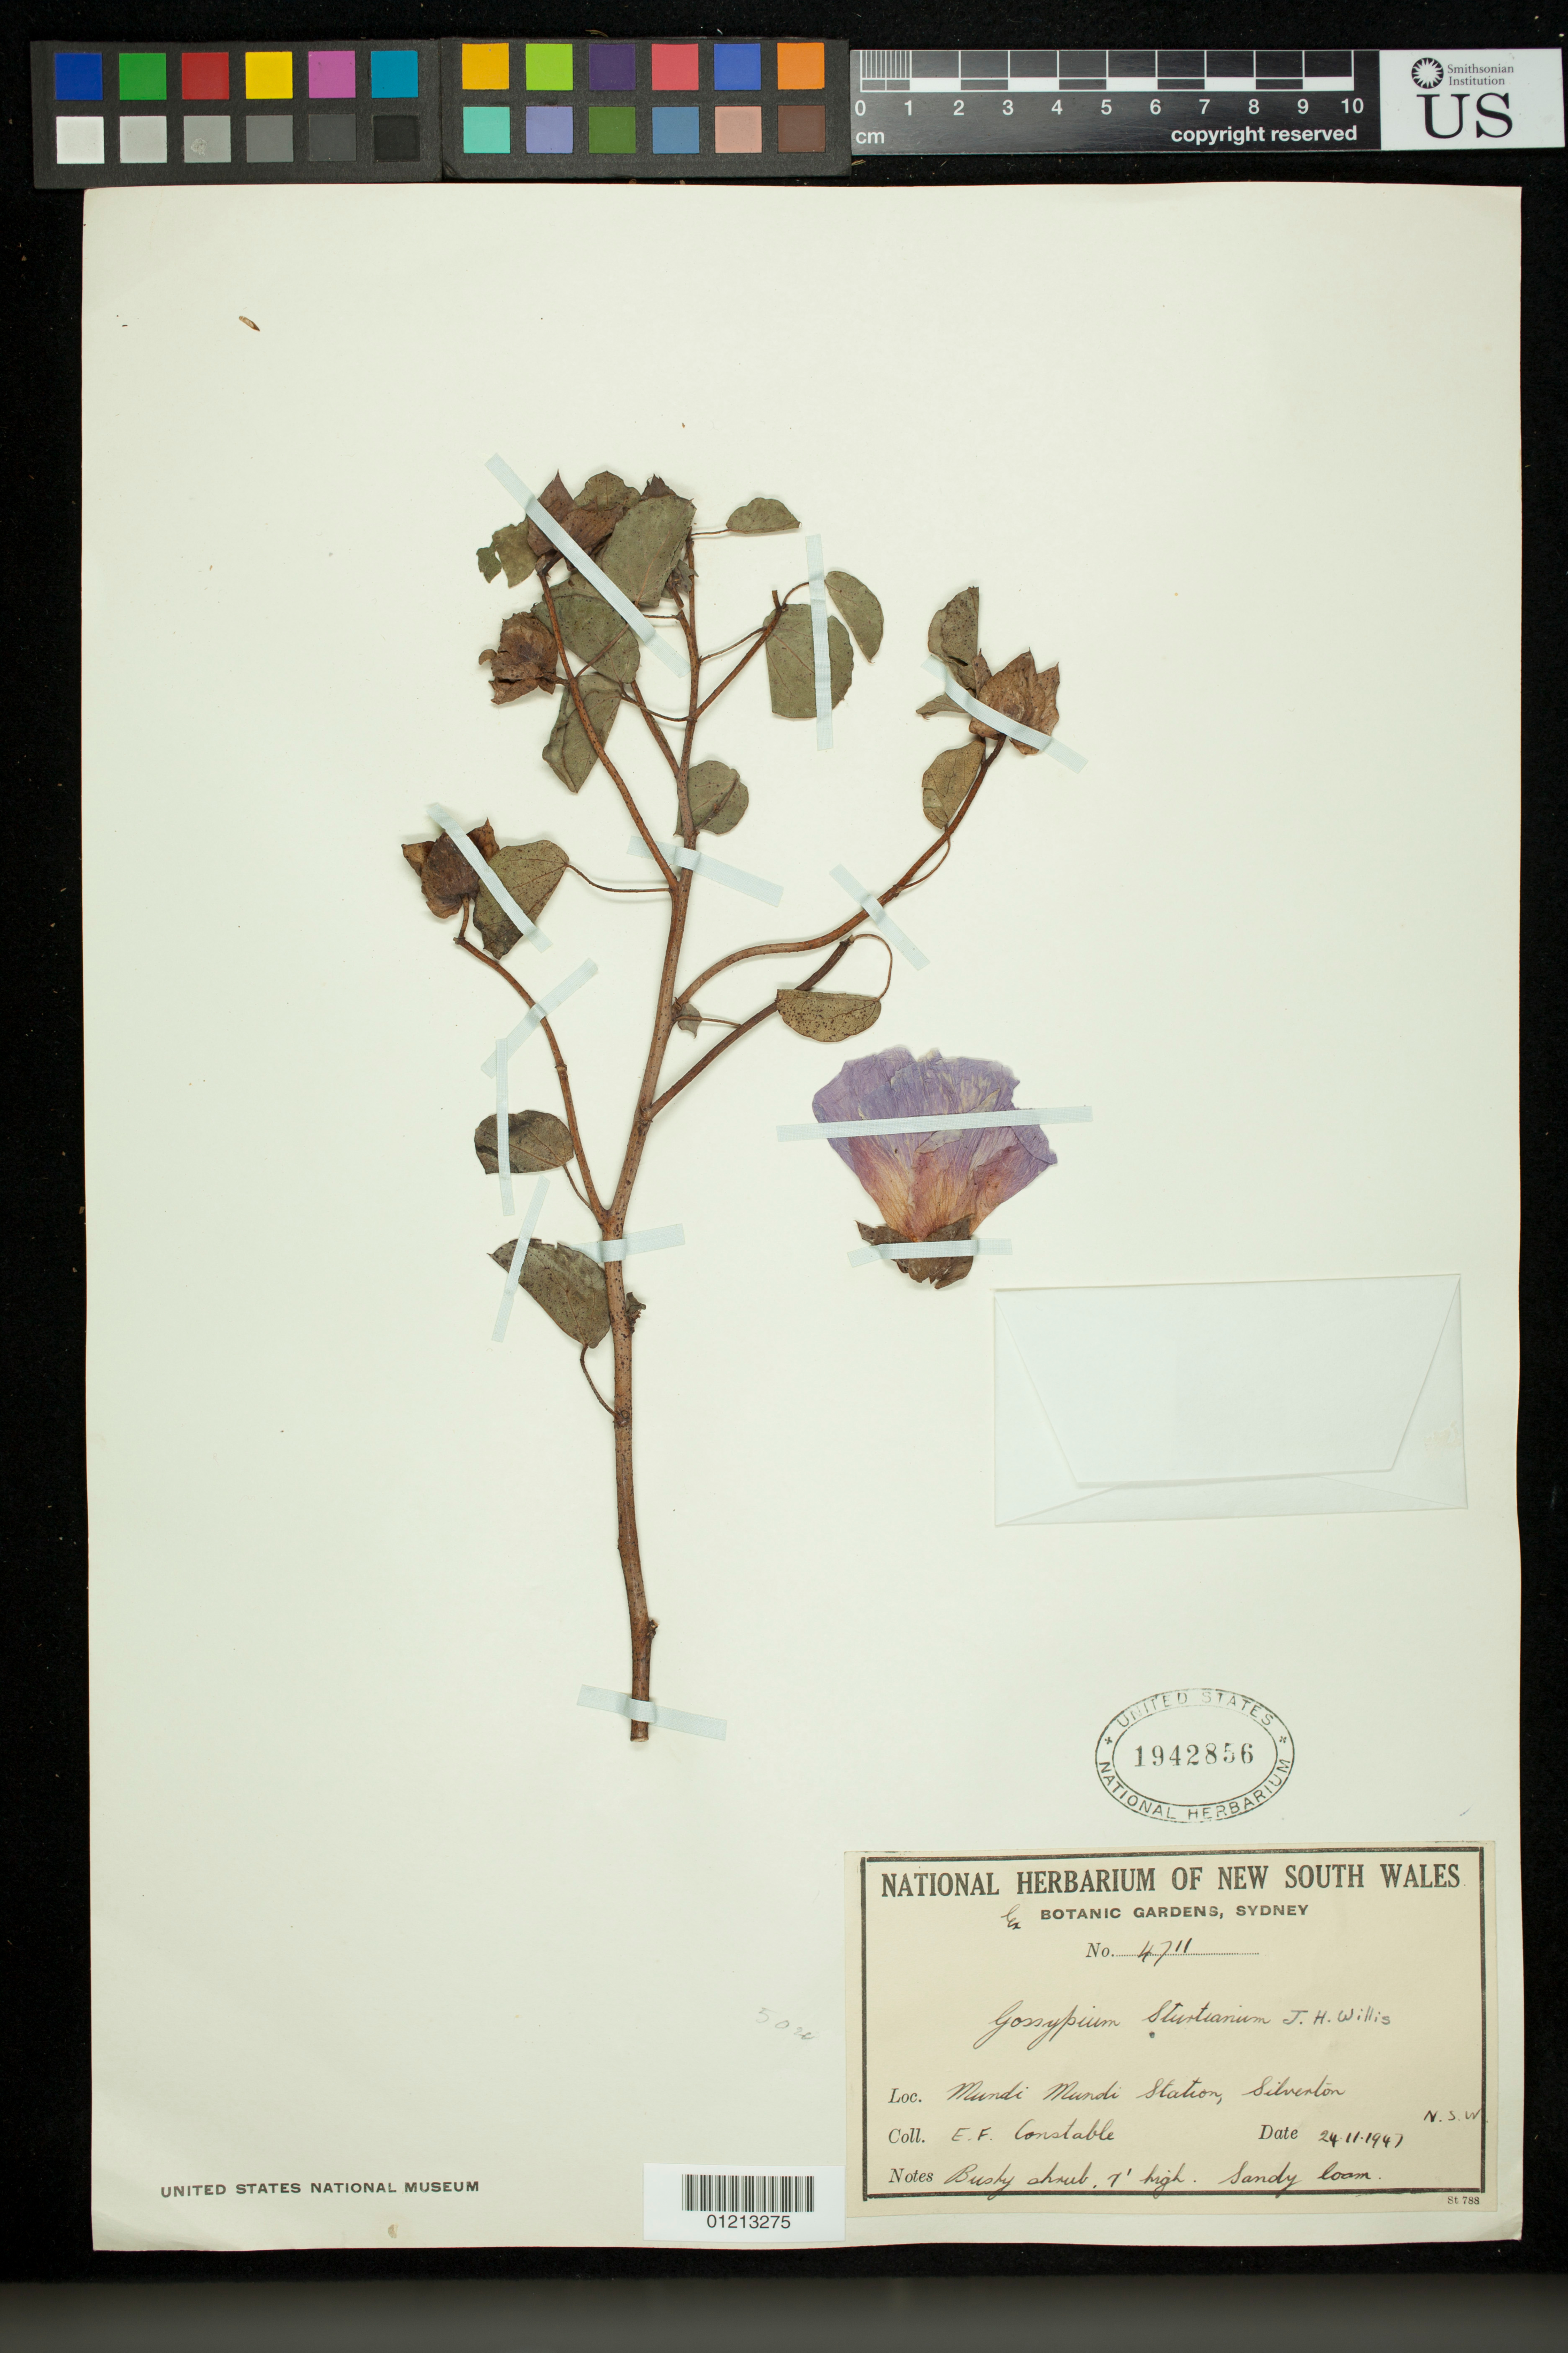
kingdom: Plantae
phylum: Tracheophyta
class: Magnoliopsida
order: Malvales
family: Malvaceae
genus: Gossypium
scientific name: Gossypium sturtii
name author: F. Muell.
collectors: E. F. Constable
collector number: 4711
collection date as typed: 24 Nov 1947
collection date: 1947-11-24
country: Australia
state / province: New South Wales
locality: Mundi Mundi Station, Silverton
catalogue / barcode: US 1942856